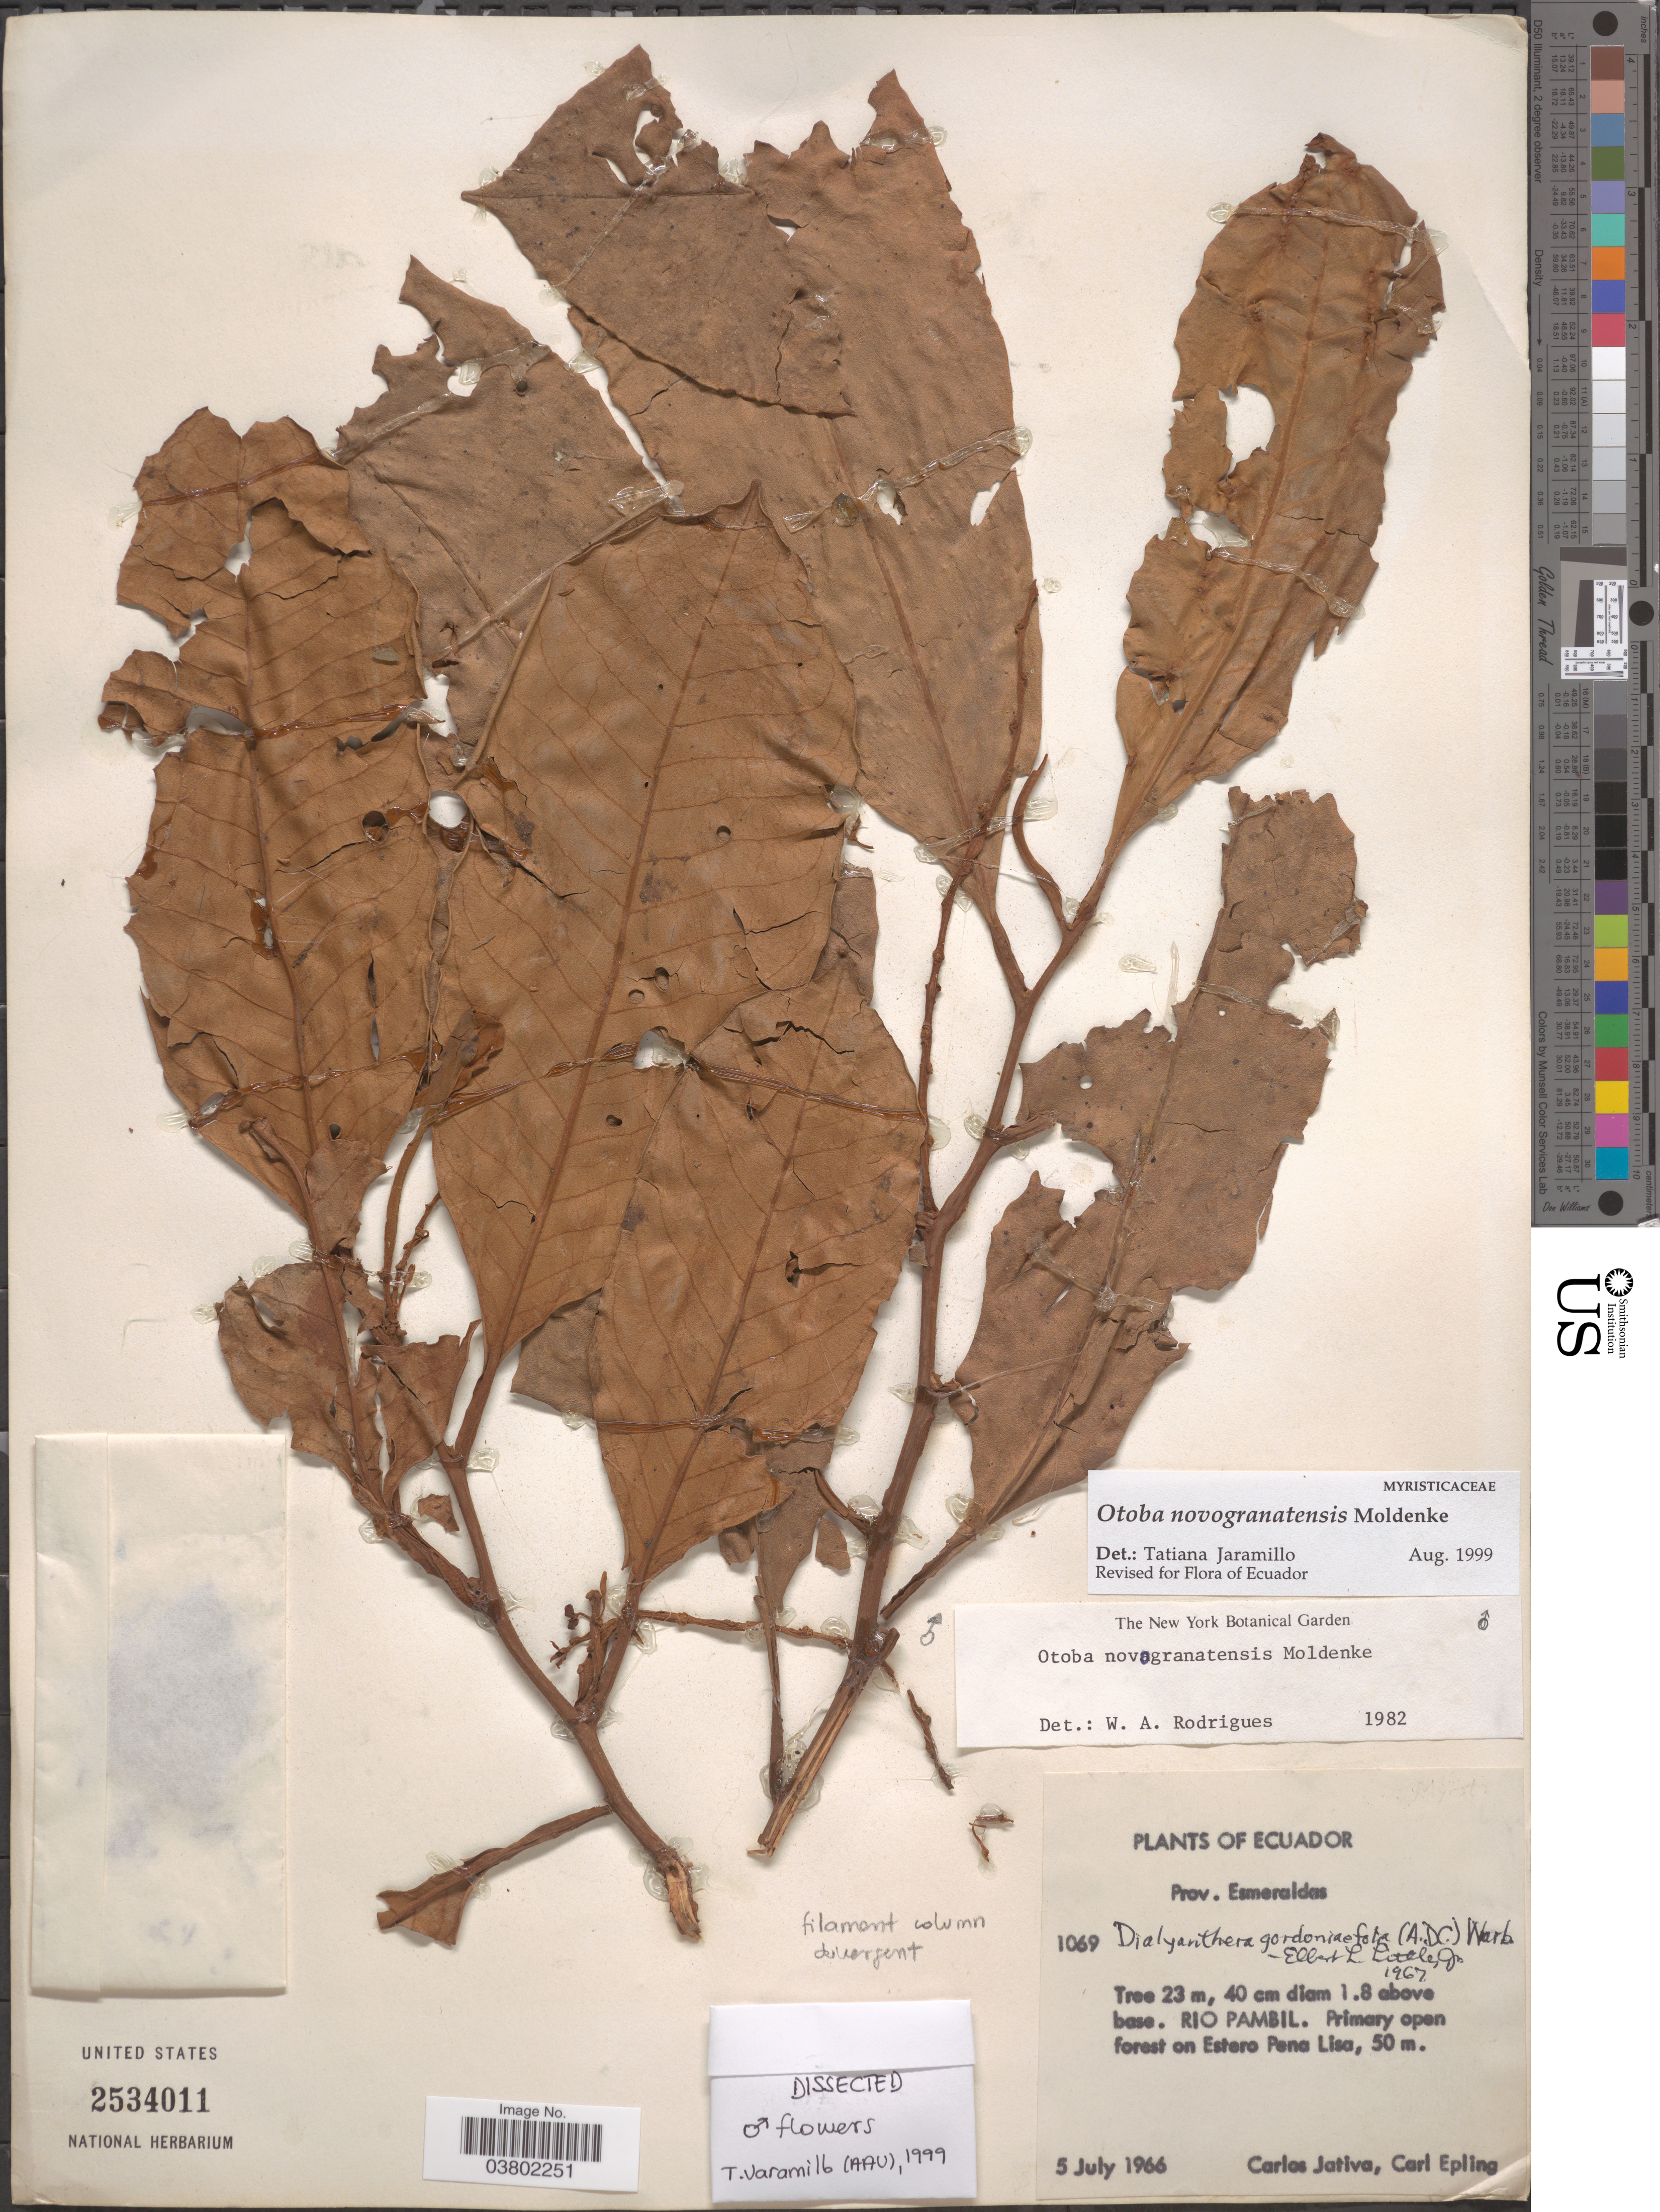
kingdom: Plantae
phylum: Tracheophyta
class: Magnoliopsida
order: Magnoliales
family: Myristicaceae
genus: Otoba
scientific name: Otoba novogranatensis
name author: Moldenke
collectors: C. D. Játiva & C. C. Epling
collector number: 1069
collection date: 1966-07-05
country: Ecuador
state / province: Esmeraldas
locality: Rio Pambil. Primary open forest on Estero Pena Lisa.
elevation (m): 50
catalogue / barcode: US 2534011